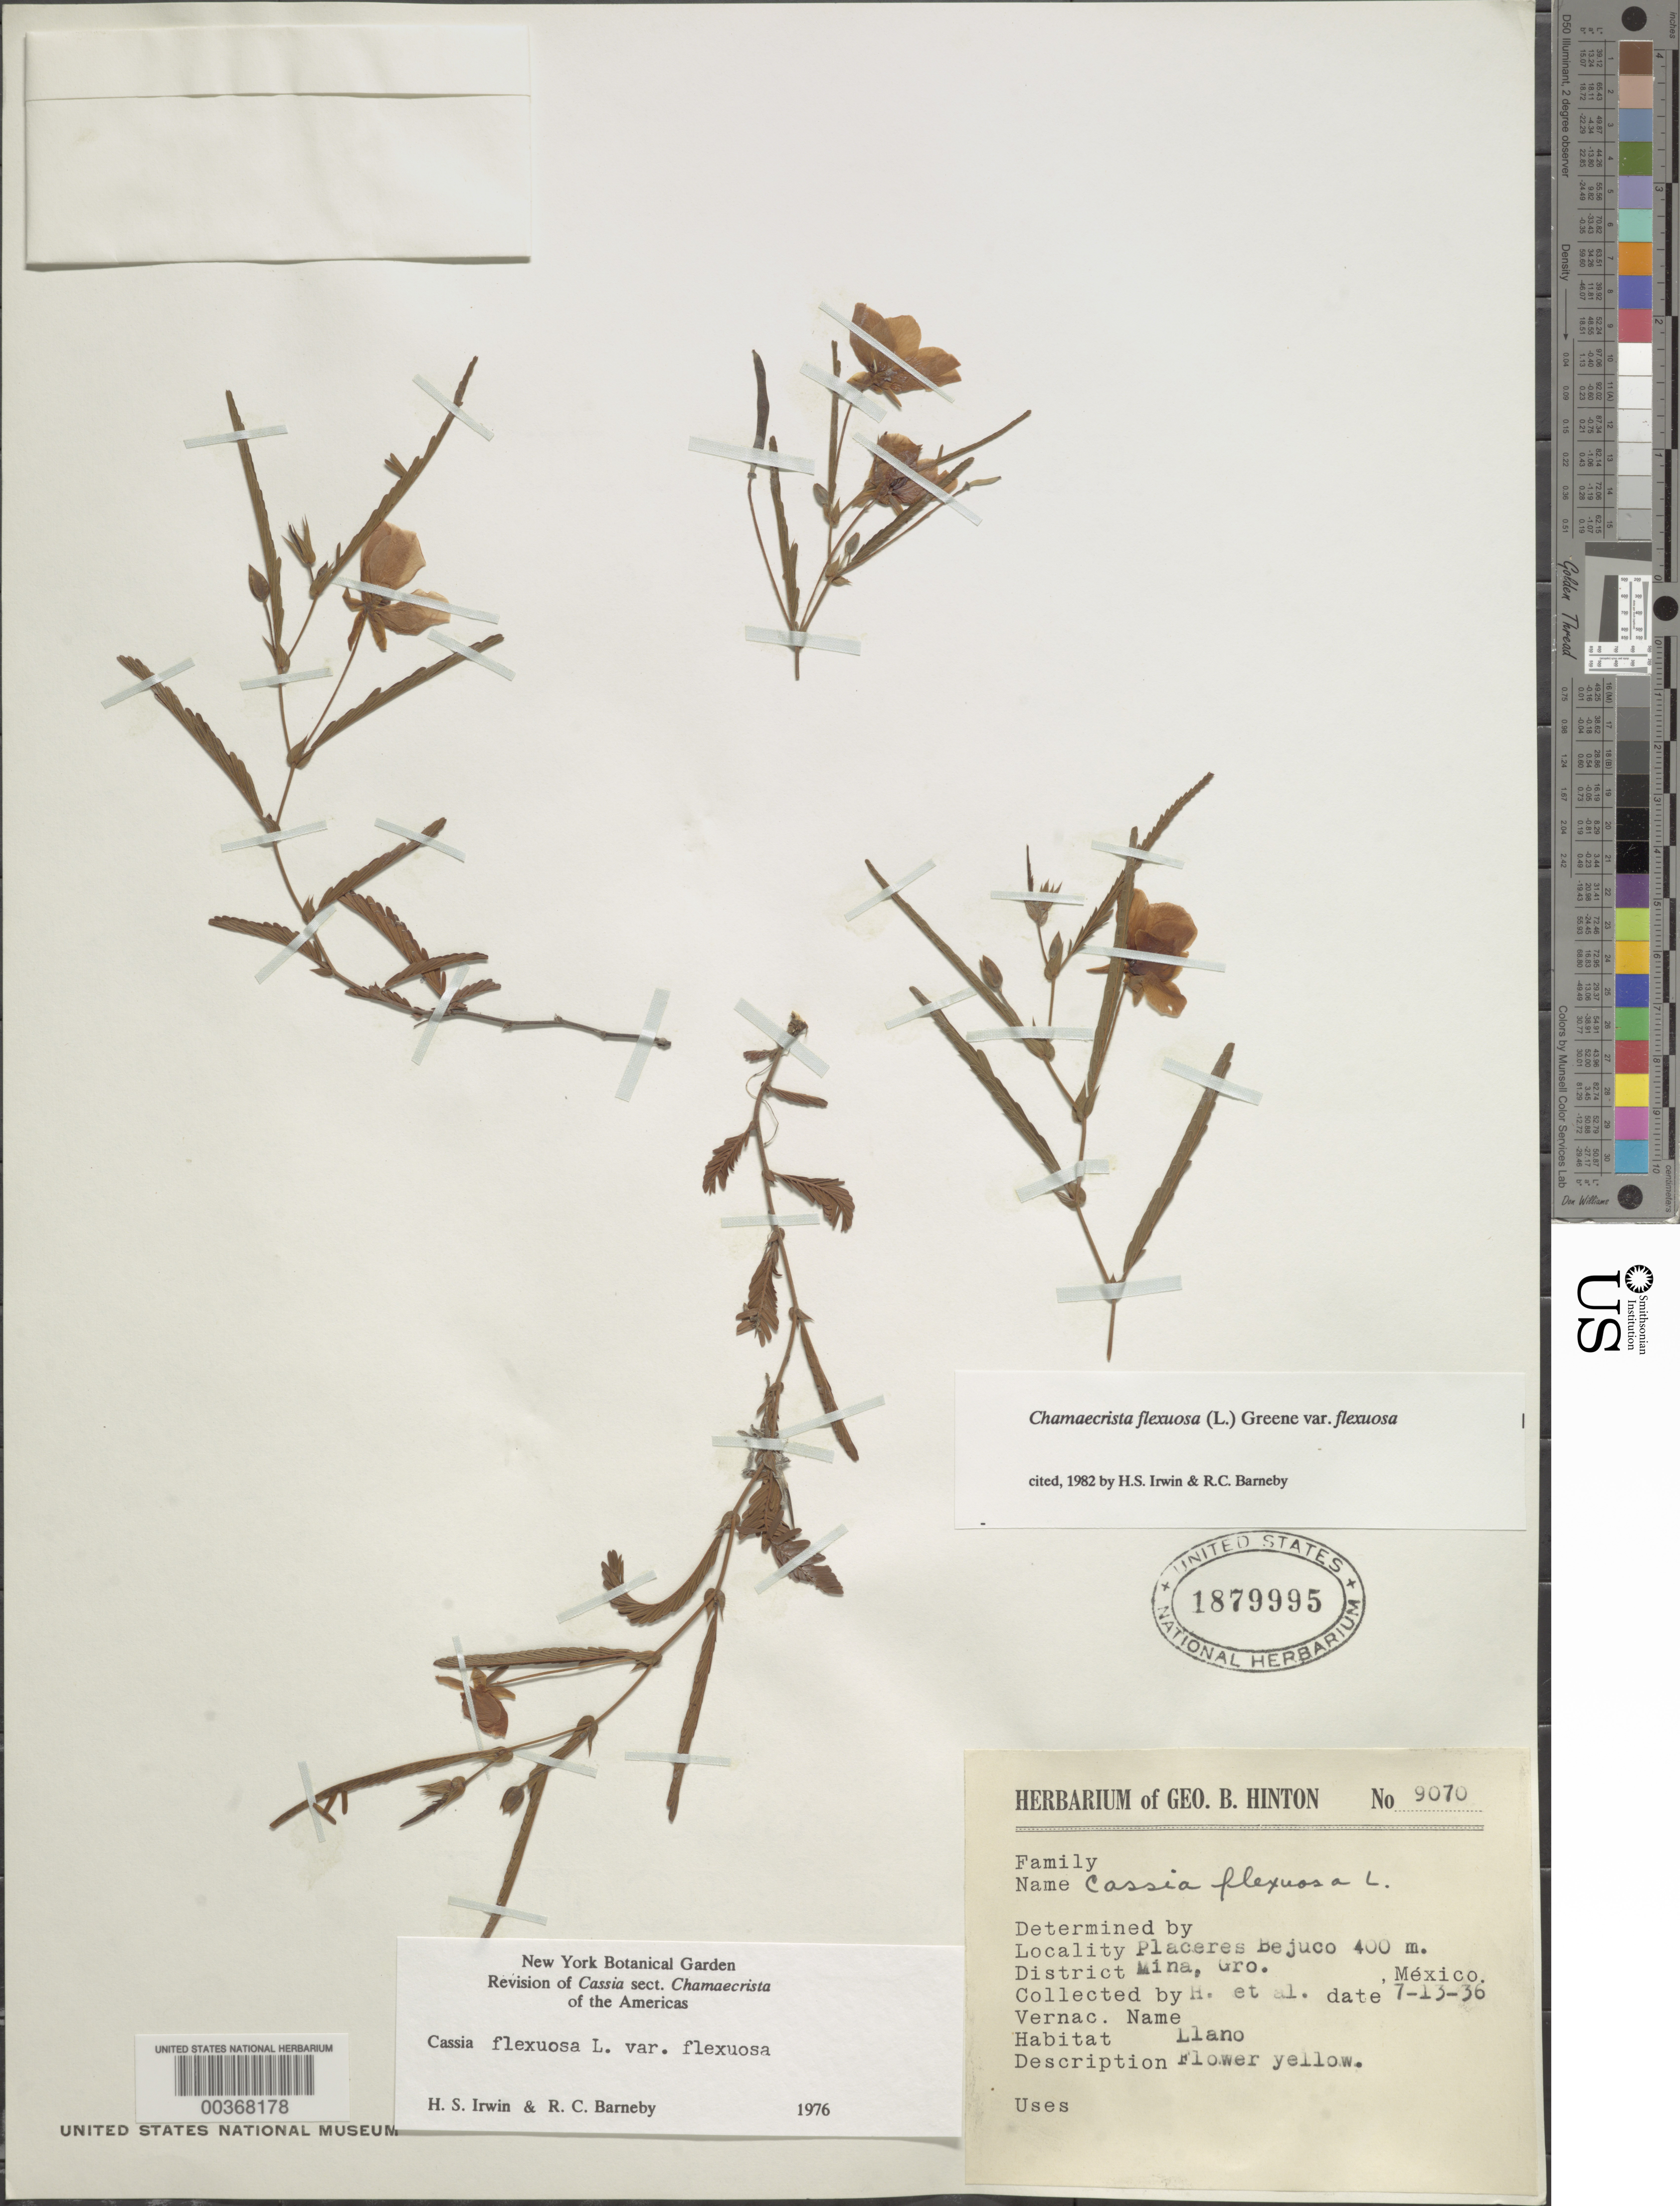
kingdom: Plantae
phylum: Tracheophyta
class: Magnoliopsida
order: Fabales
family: Fabaceae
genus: Chamaecrista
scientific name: Chamaecrista flexuosa var. flexuosa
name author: (L.) Greene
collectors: G. B. Hinton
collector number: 9070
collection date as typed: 13 Jul 1936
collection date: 1936-07-13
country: Mexico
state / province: Guerrero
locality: Mina mun. (?), Placeres Bejuco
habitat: Llano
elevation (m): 400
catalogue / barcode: US 1879995